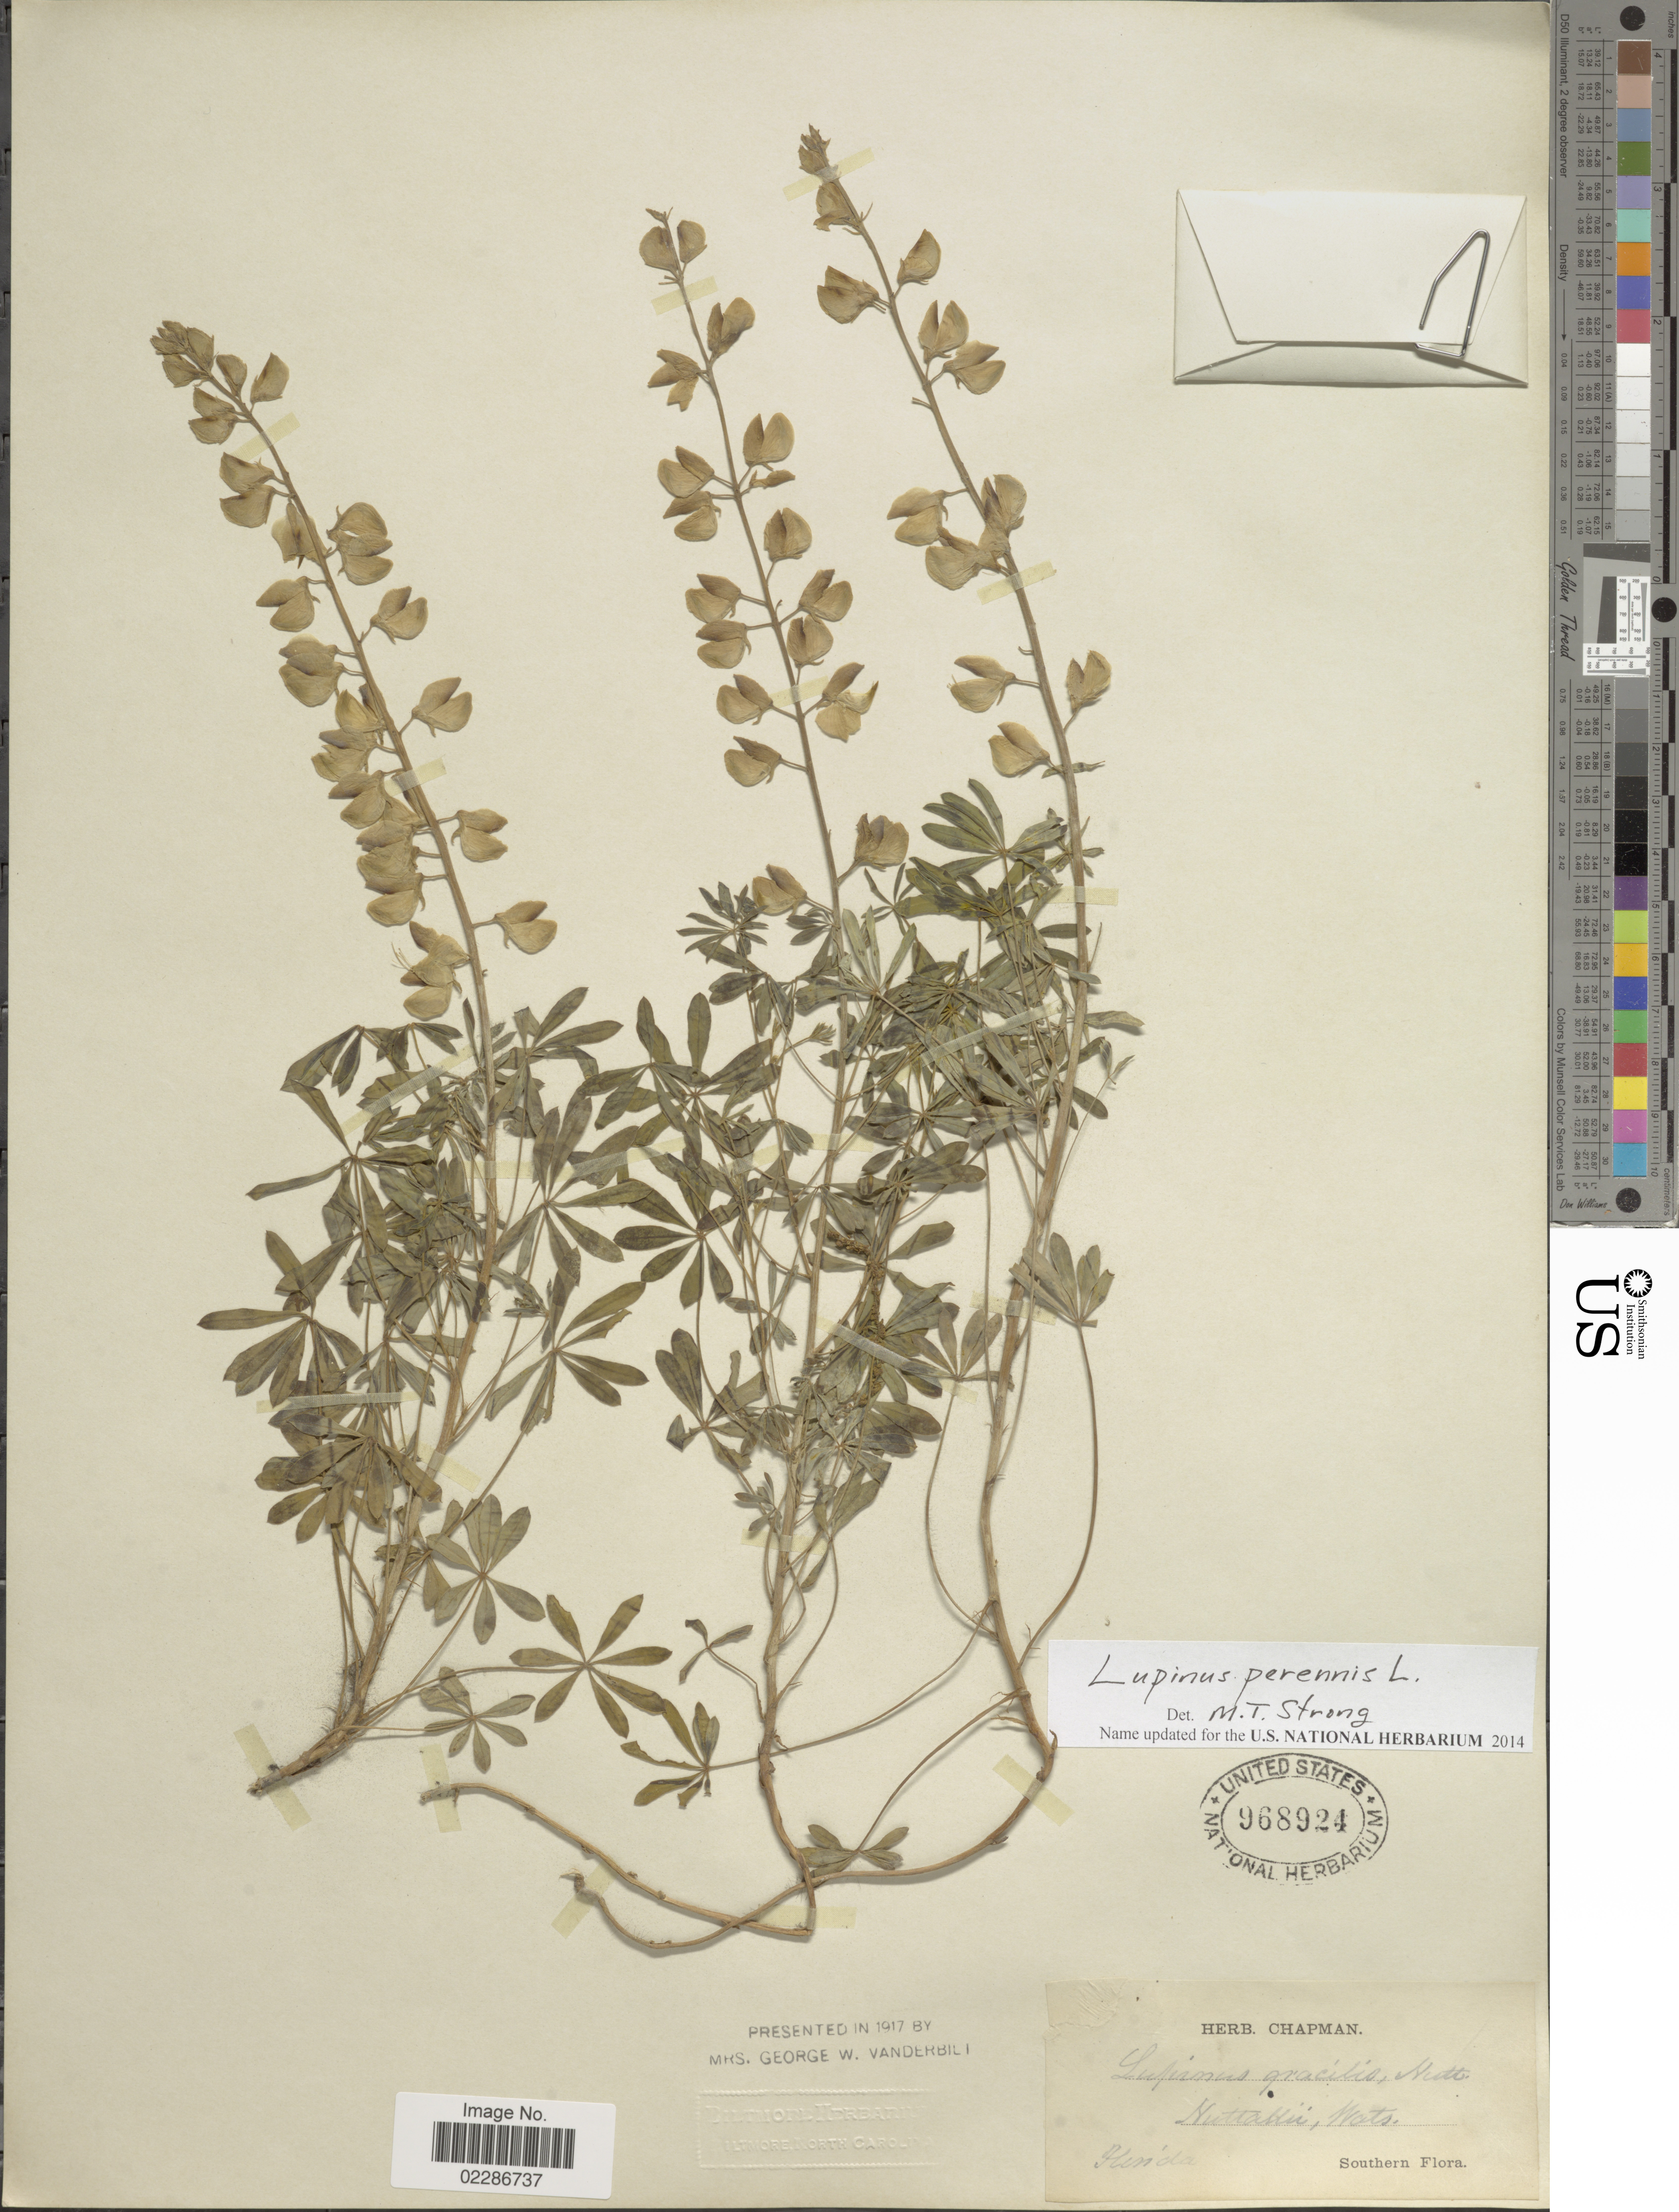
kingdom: Plantae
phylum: Tracheophyta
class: Magnoliopsida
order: Fabales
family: Fabaceae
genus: Lupinus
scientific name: Lupinus perennis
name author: L.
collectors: ex herb. Chapman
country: United States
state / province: Florida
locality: Southern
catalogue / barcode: US 968924